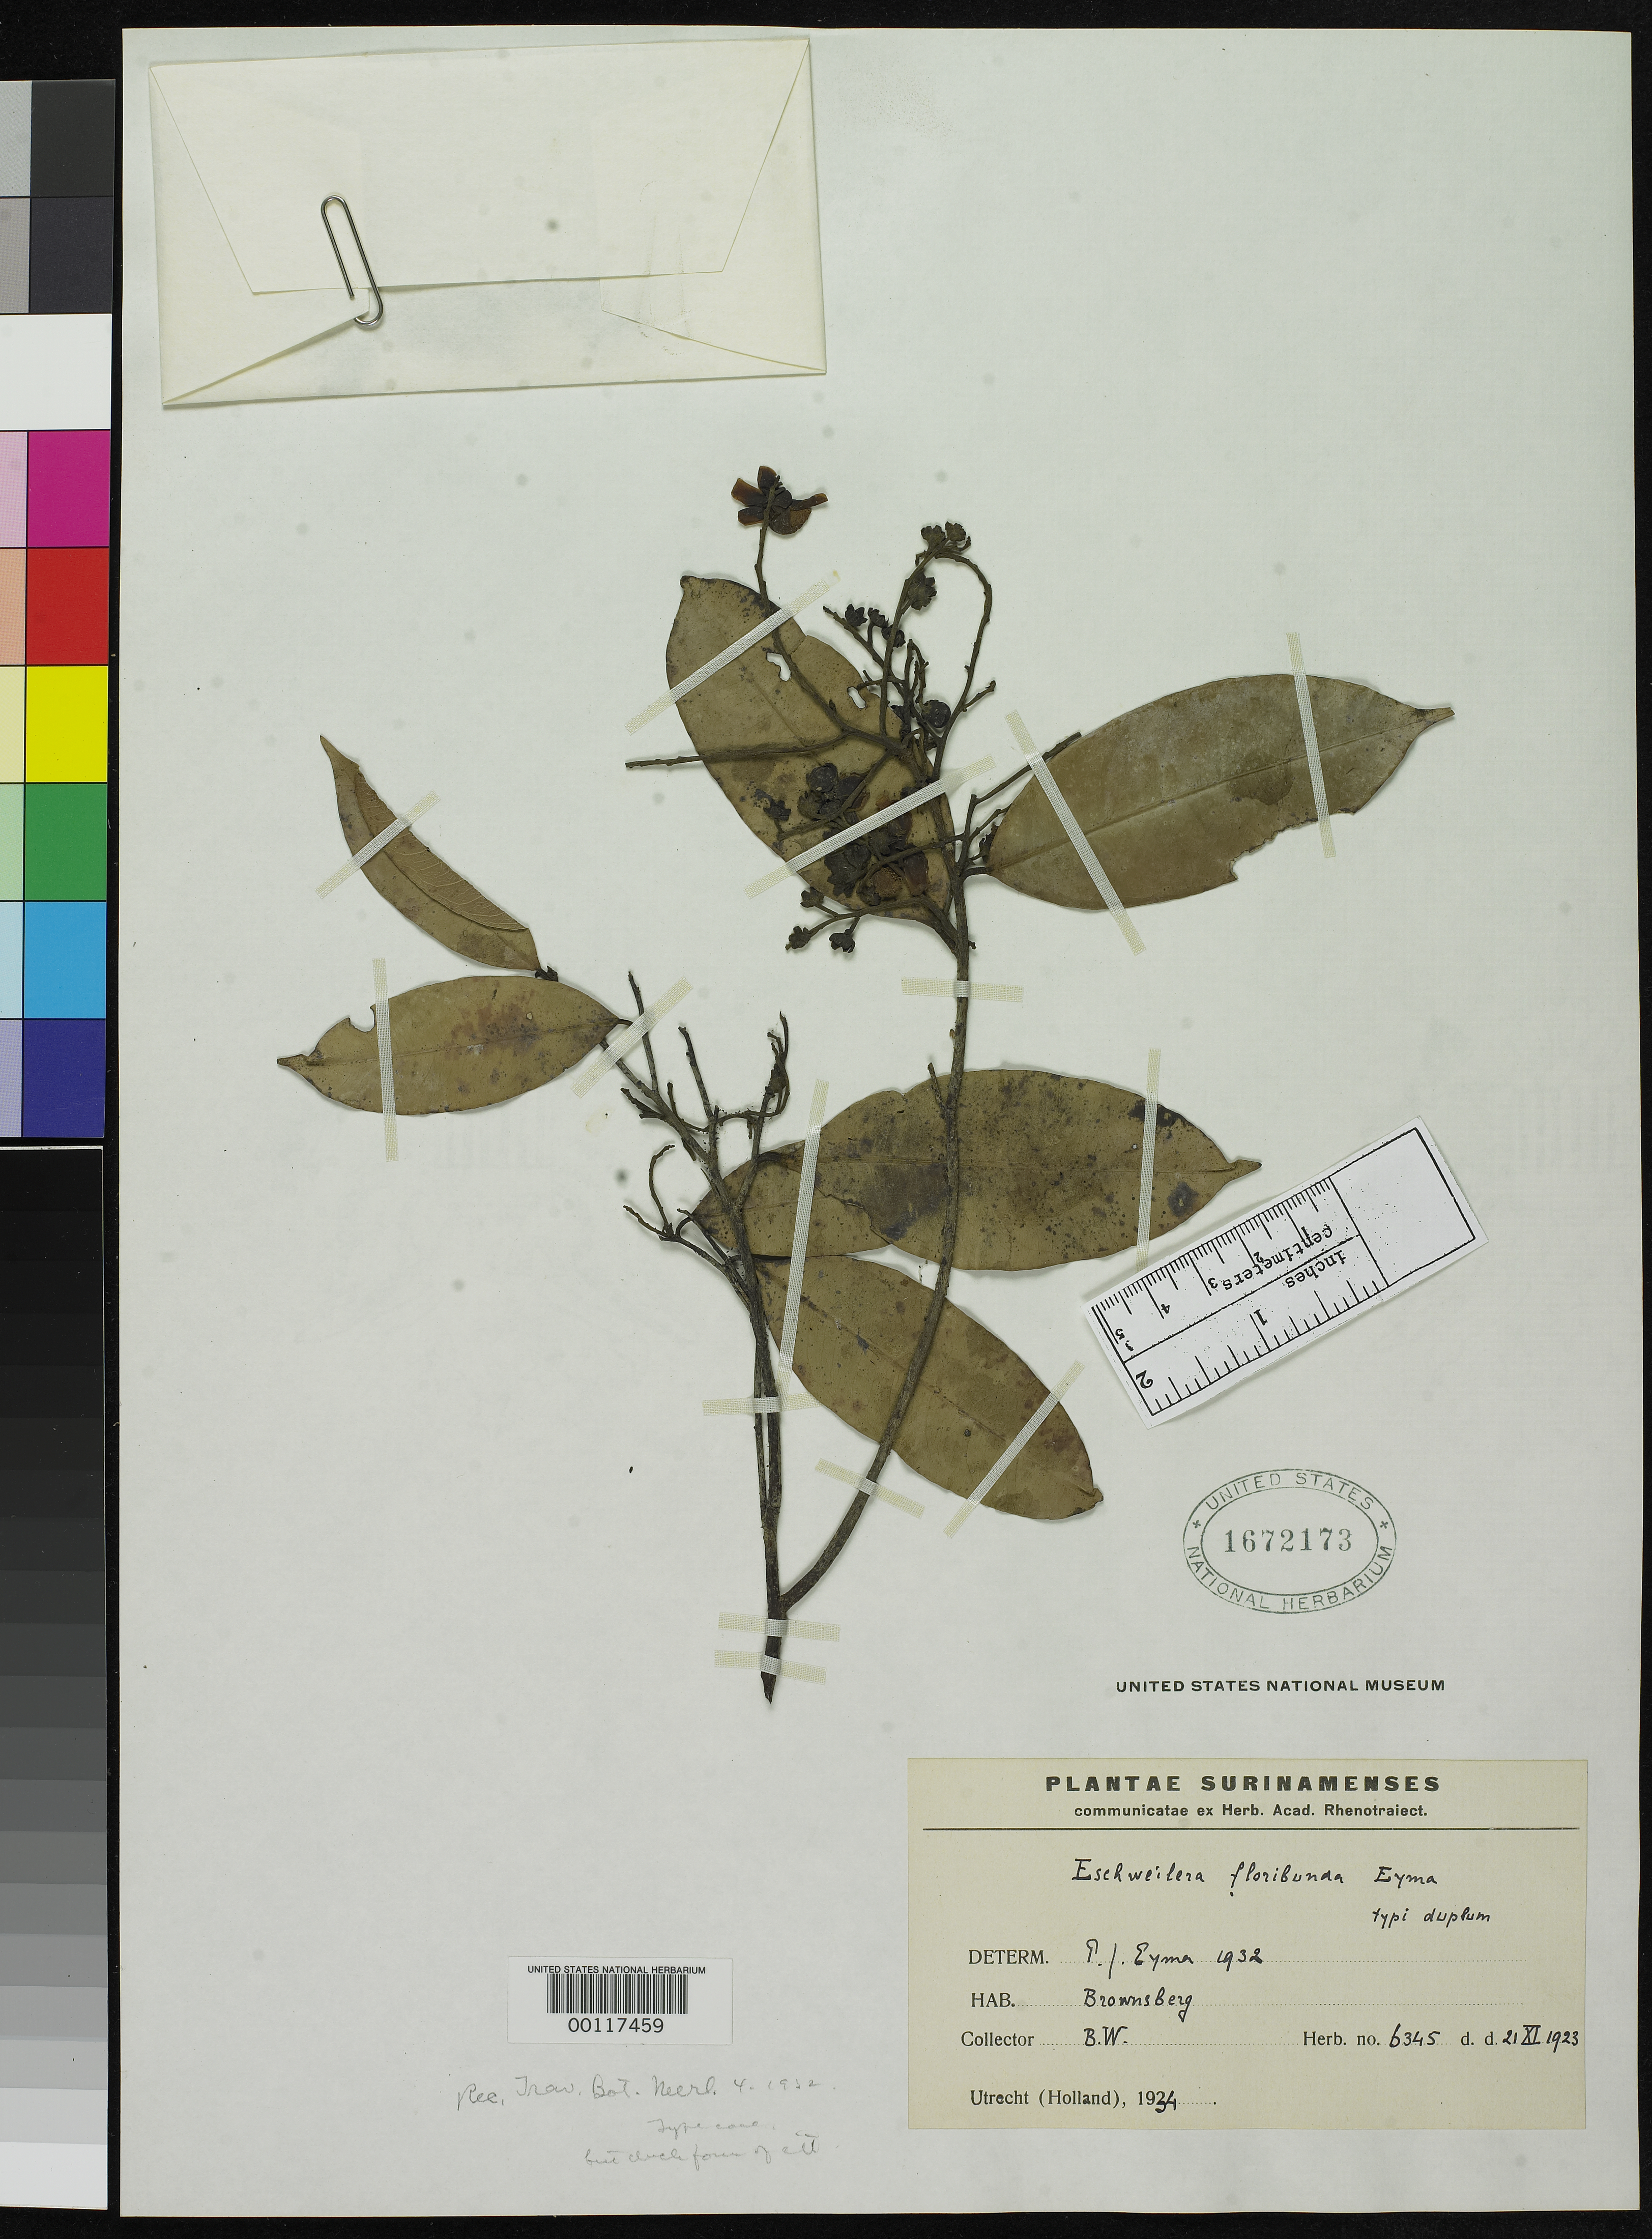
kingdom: Plantae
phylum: Tracheophyta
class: Magnoliopsida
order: Ericales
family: Lecythidaceae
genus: Eschweilera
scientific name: Eschweilera floribunda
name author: Eyma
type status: Type Fragment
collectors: ex herb. B.W.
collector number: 6345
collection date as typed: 21 Nov 1923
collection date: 1923-11-21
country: Suriname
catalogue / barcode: US 1672173